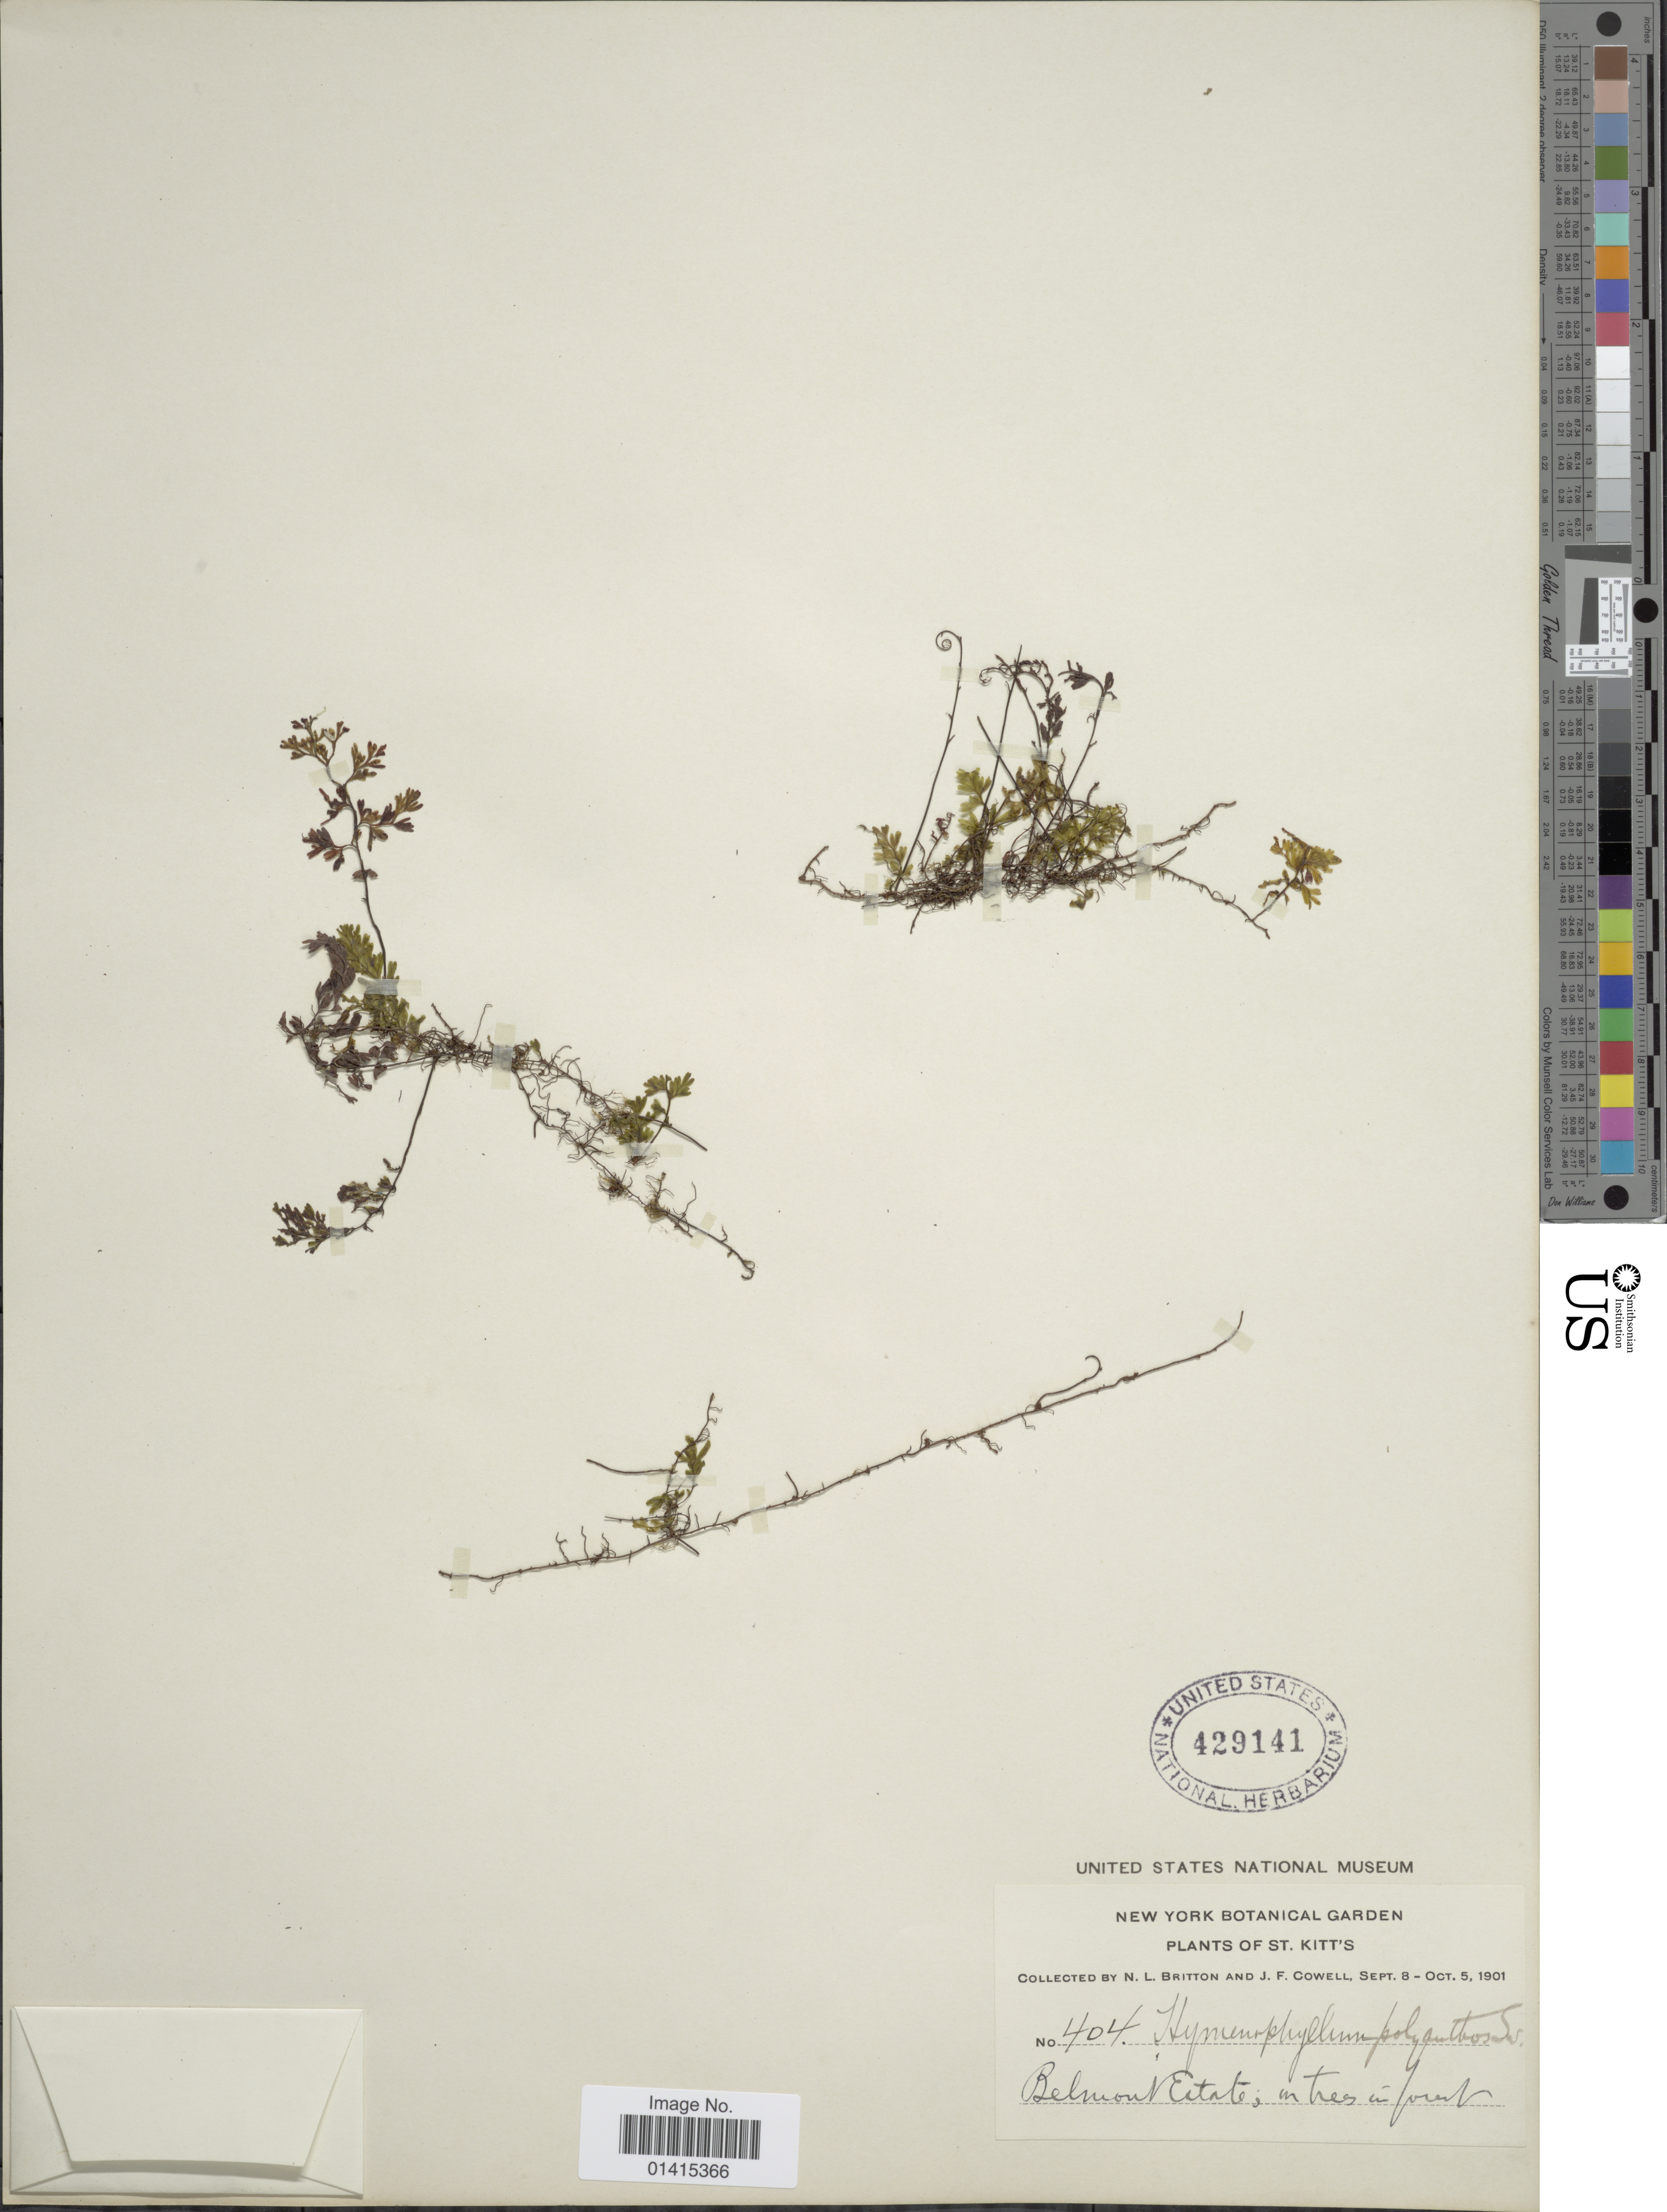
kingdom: Plantae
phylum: Tracheophyta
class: Polypodiopsida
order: Hymenophyllales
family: Hymenophyllaceae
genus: Hymenophyllum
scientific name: Hymenophyllum polyanthos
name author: (Sw.) Sw.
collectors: N. Britton & J. F. Cowell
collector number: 404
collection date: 1901-09-08/1901-10-05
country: St. Christopher-Nevis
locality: St. Kitts, Belmount Estate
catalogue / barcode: US 429141